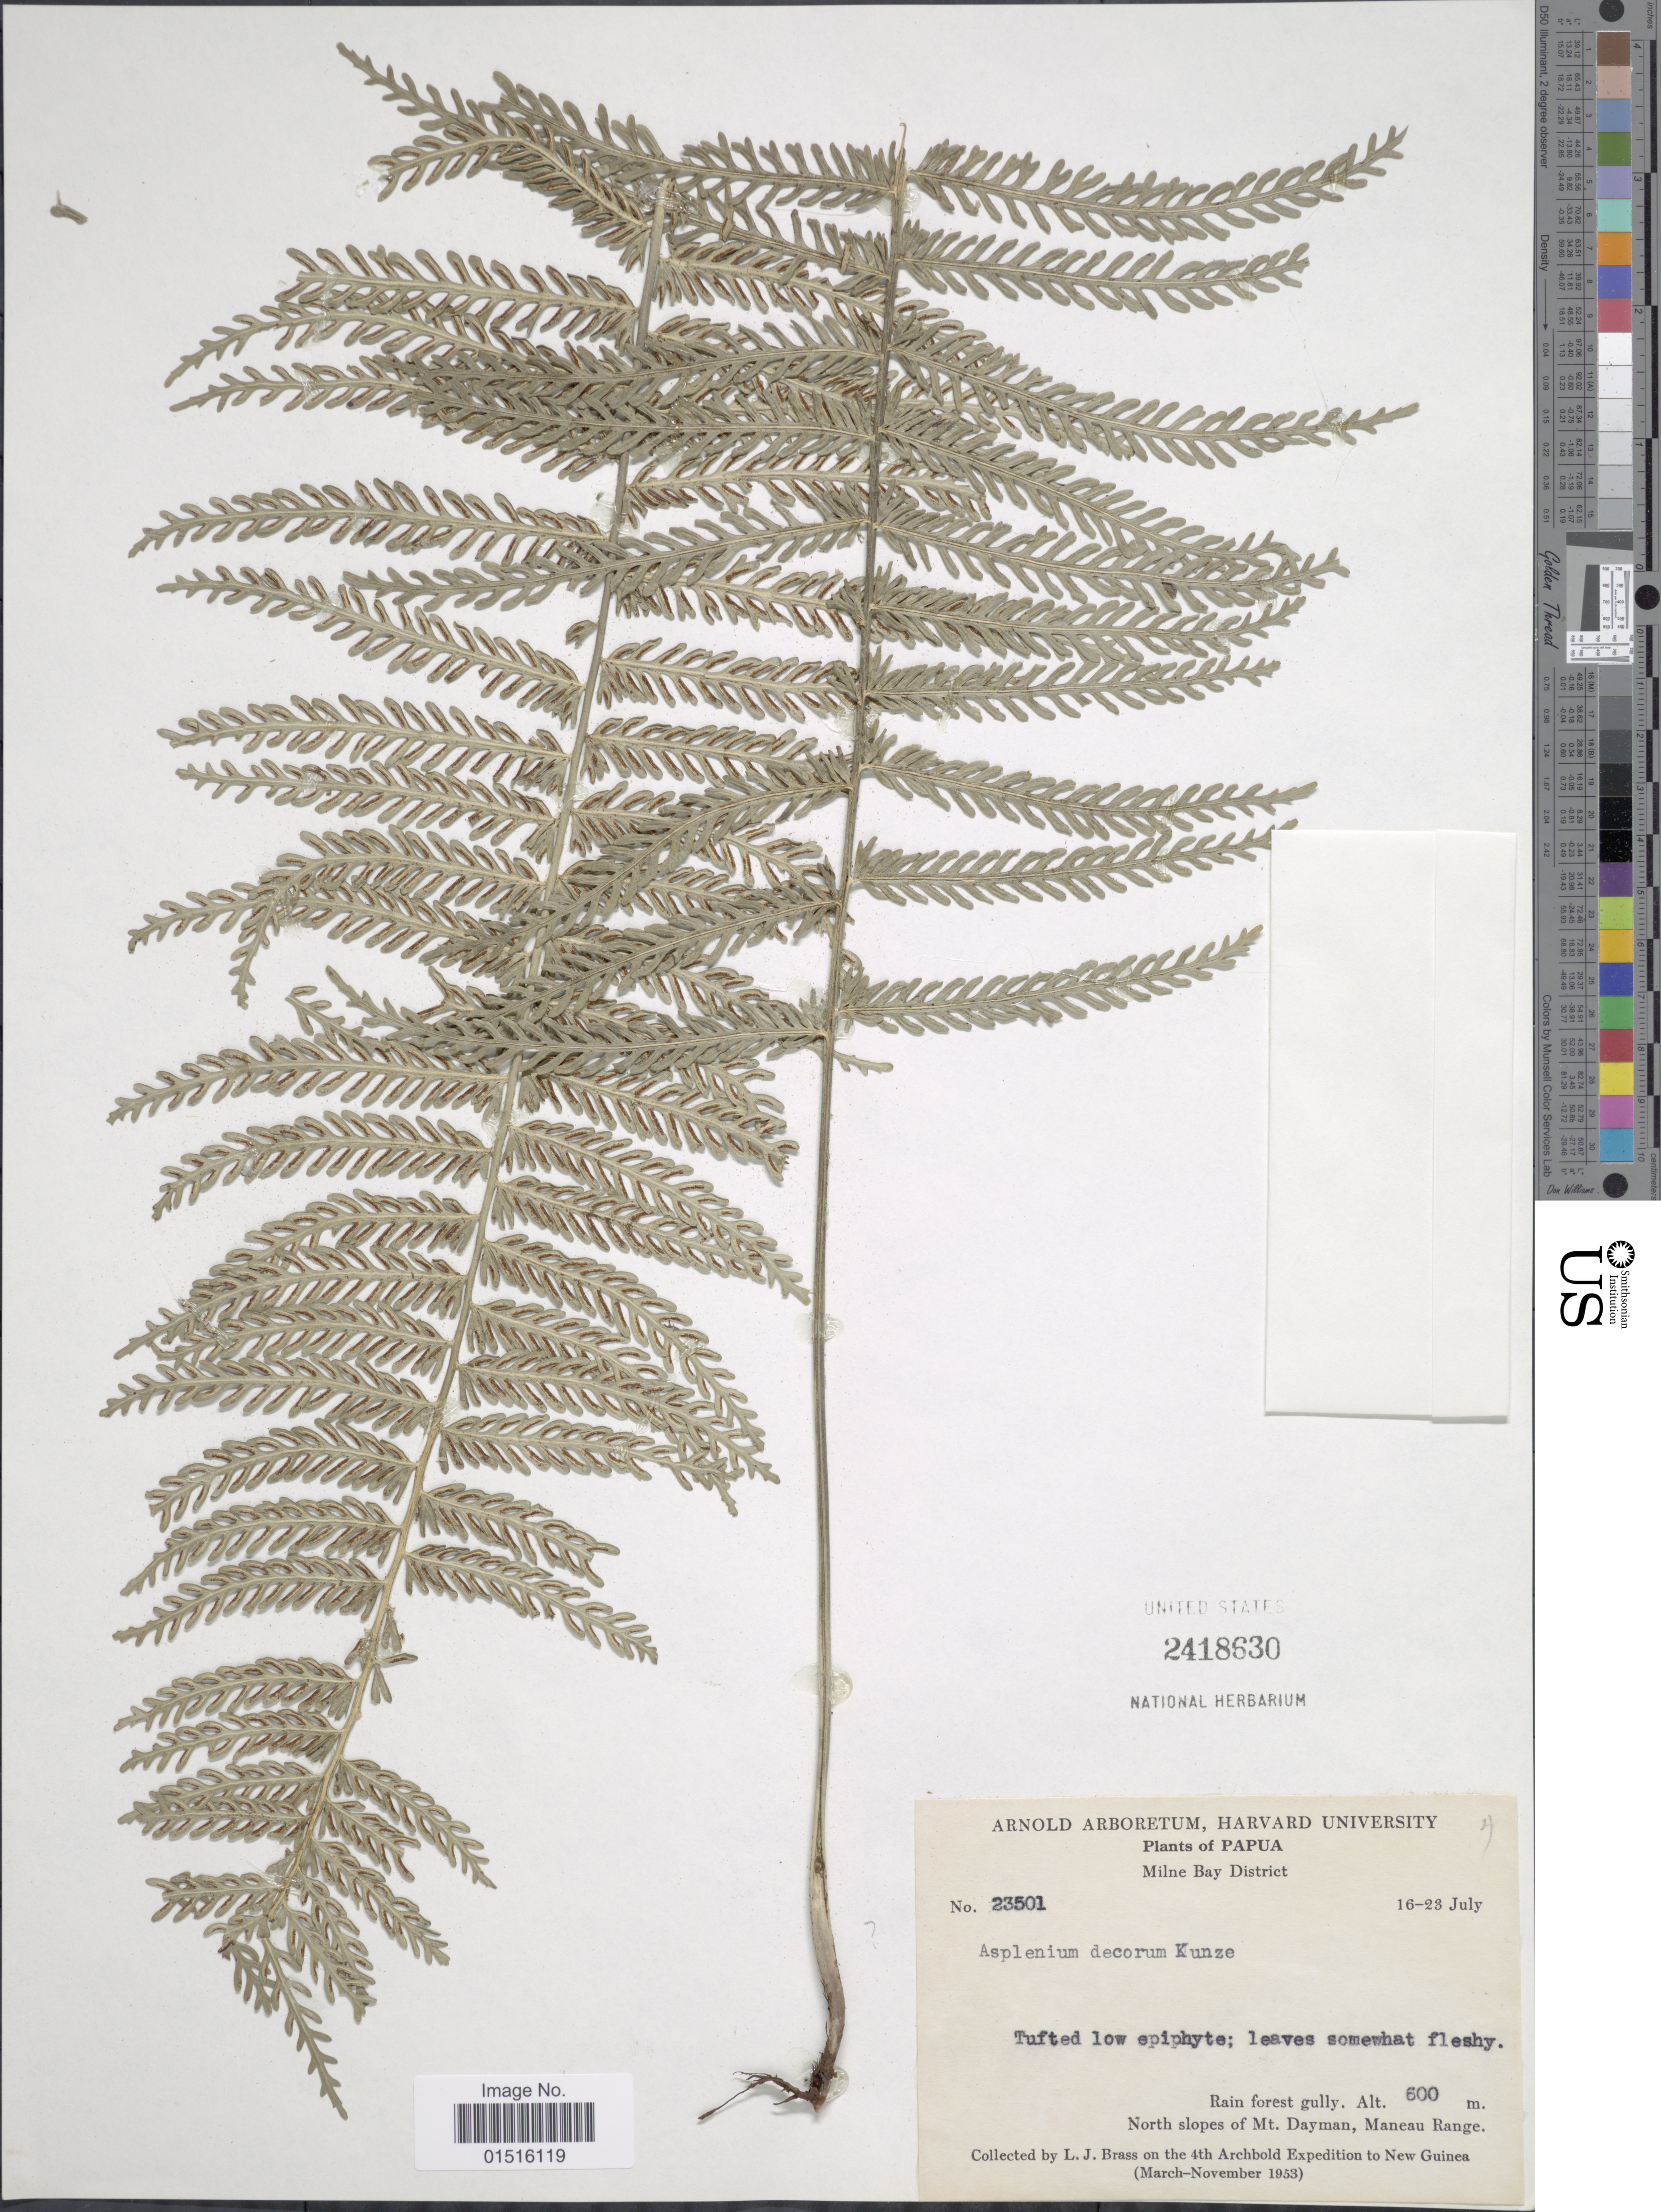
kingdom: Plantae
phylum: Tracheophyta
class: Polypodiopsida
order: Polypodiales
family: Aspleniaceae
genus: Asplenium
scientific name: Asplenium belangeri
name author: Bory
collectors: L. J. Brass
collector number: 23501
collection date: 1953-07-16/1953-07-23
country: Papua New Guinea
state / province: Milne Bay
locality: Milne Bay District, Rain forest gully, north slopes of Mt. Dayman, Maneau Range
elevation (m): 600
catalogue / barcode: US 2418630